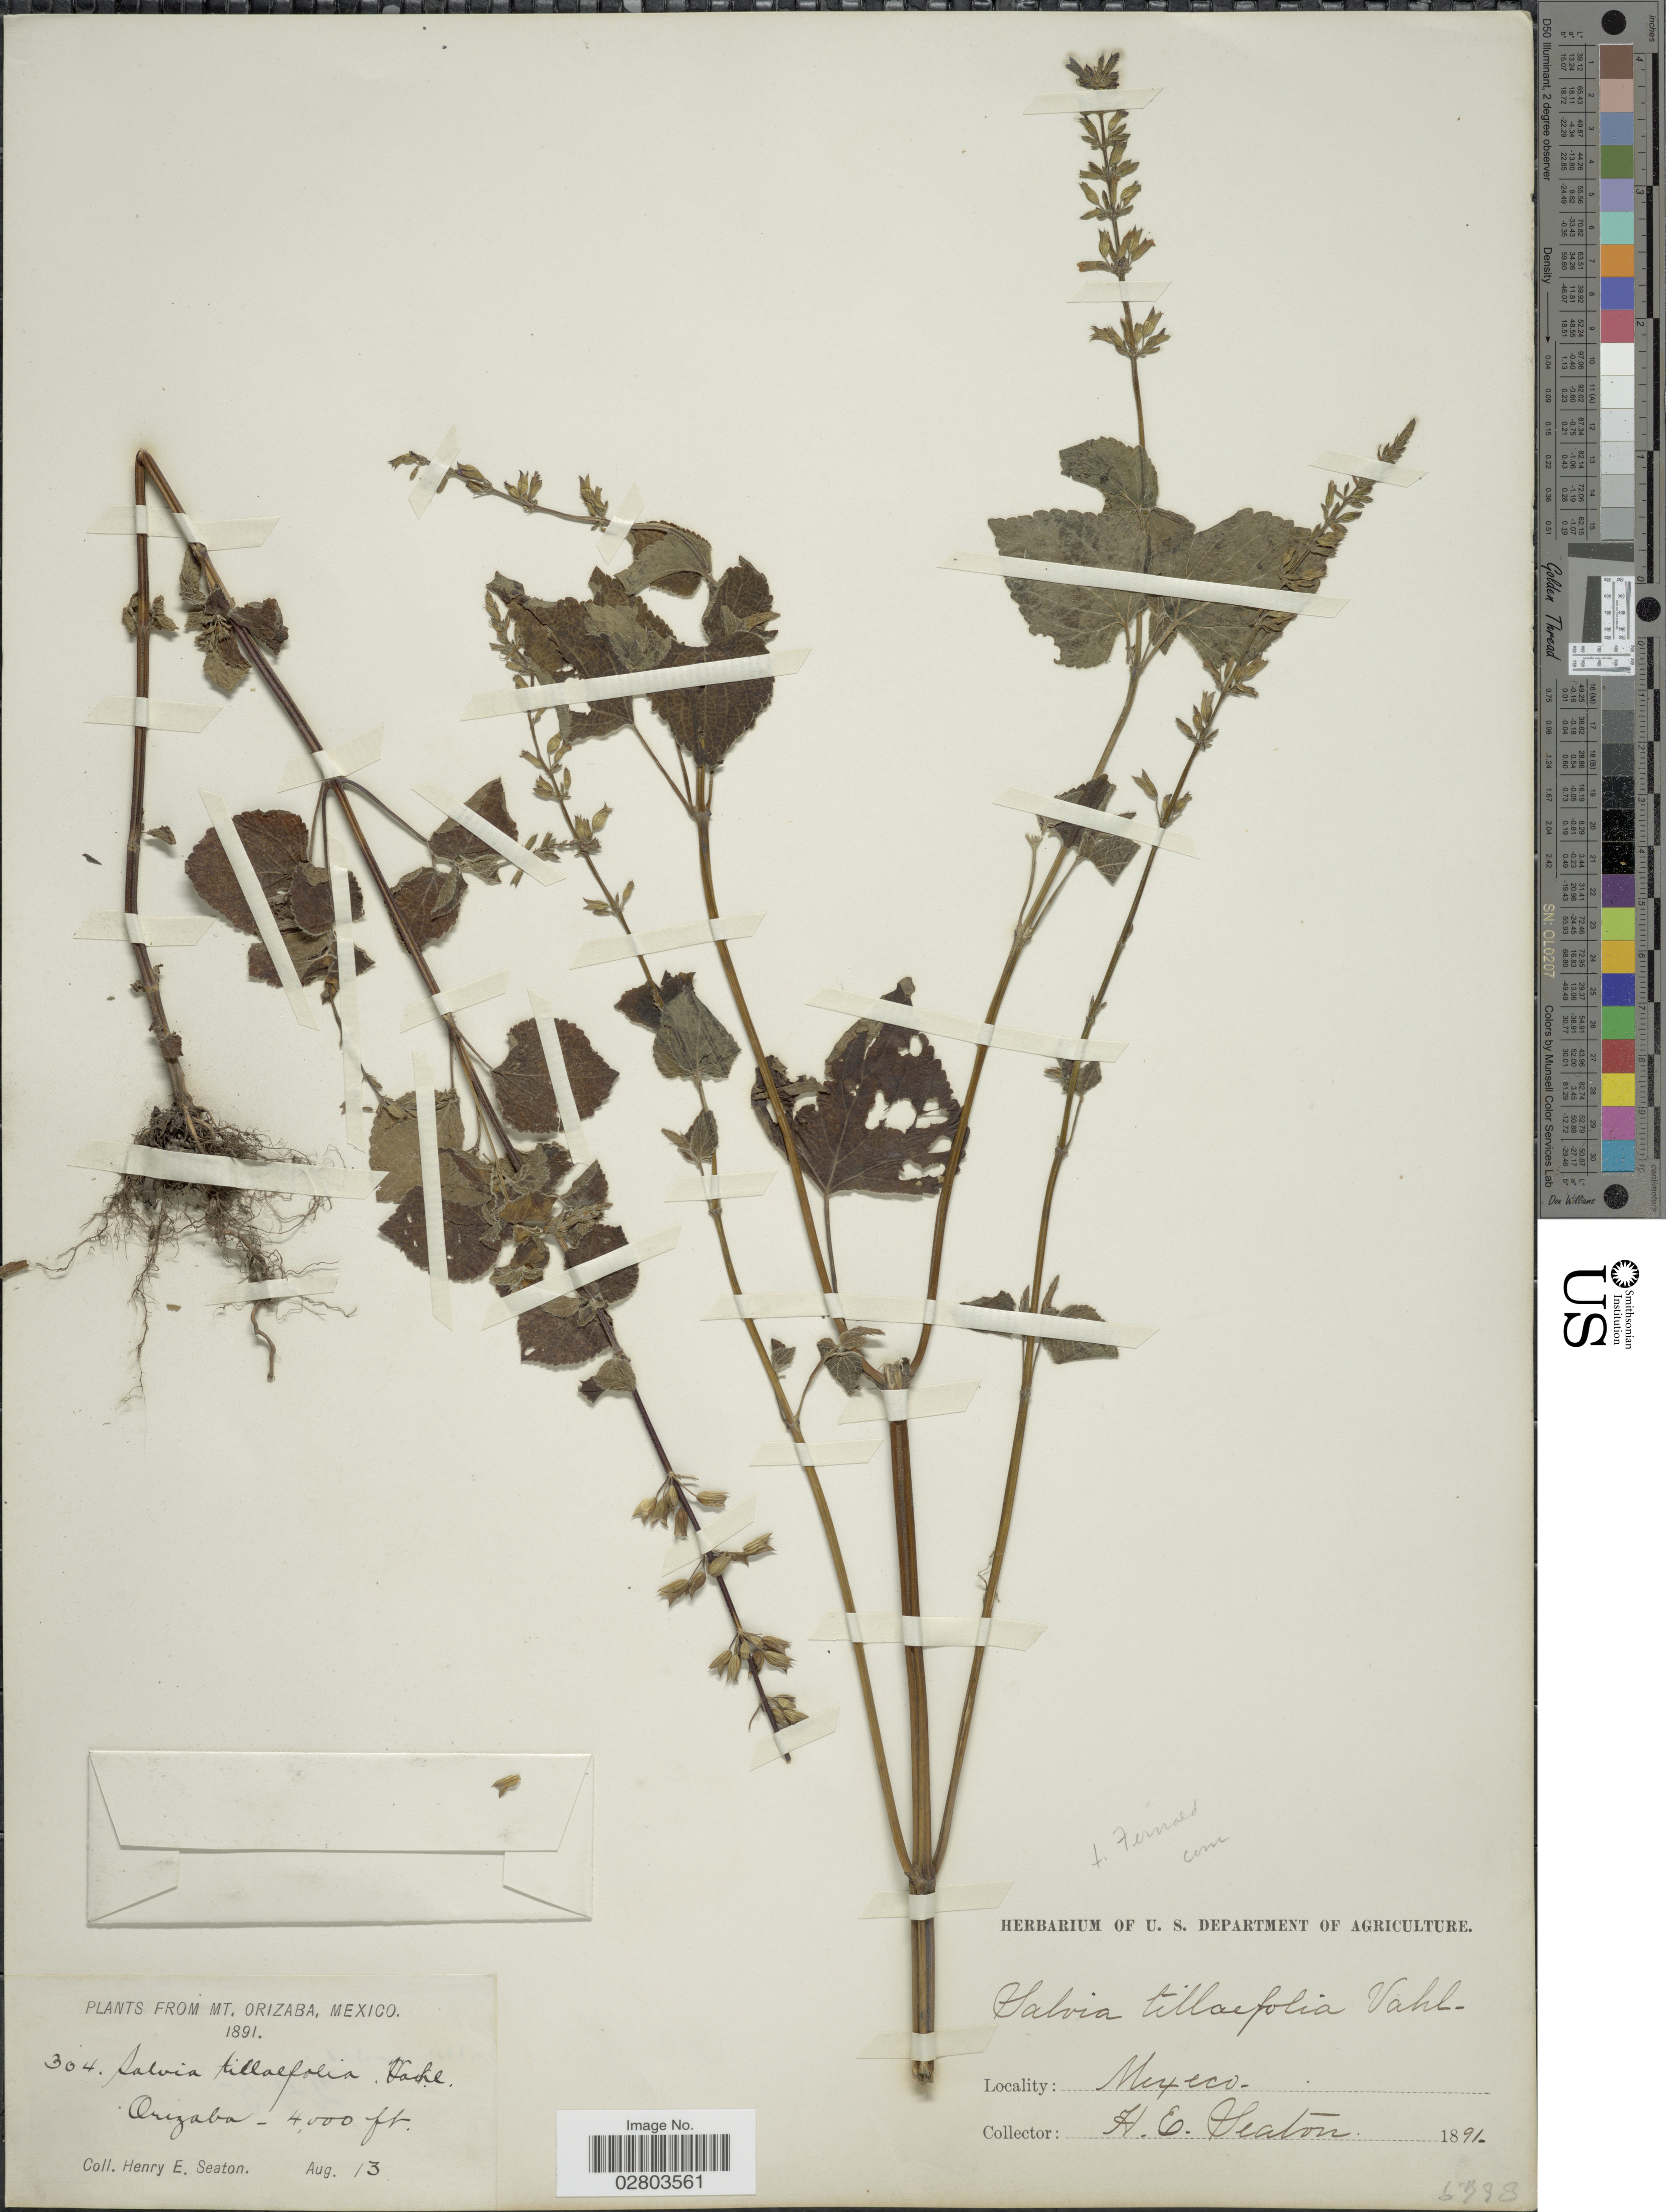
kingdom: Plantae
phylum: Tracheophyta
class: Magnoliopsida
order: Lamiales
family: Lamiaceae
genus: Salvia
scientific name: Salvia tiliifolia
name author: Vahl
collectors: H. E. Seaton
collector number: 304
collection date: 1891-08-13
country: Mexico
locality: Mt. Orizaba. Orizaba.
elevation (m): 1219